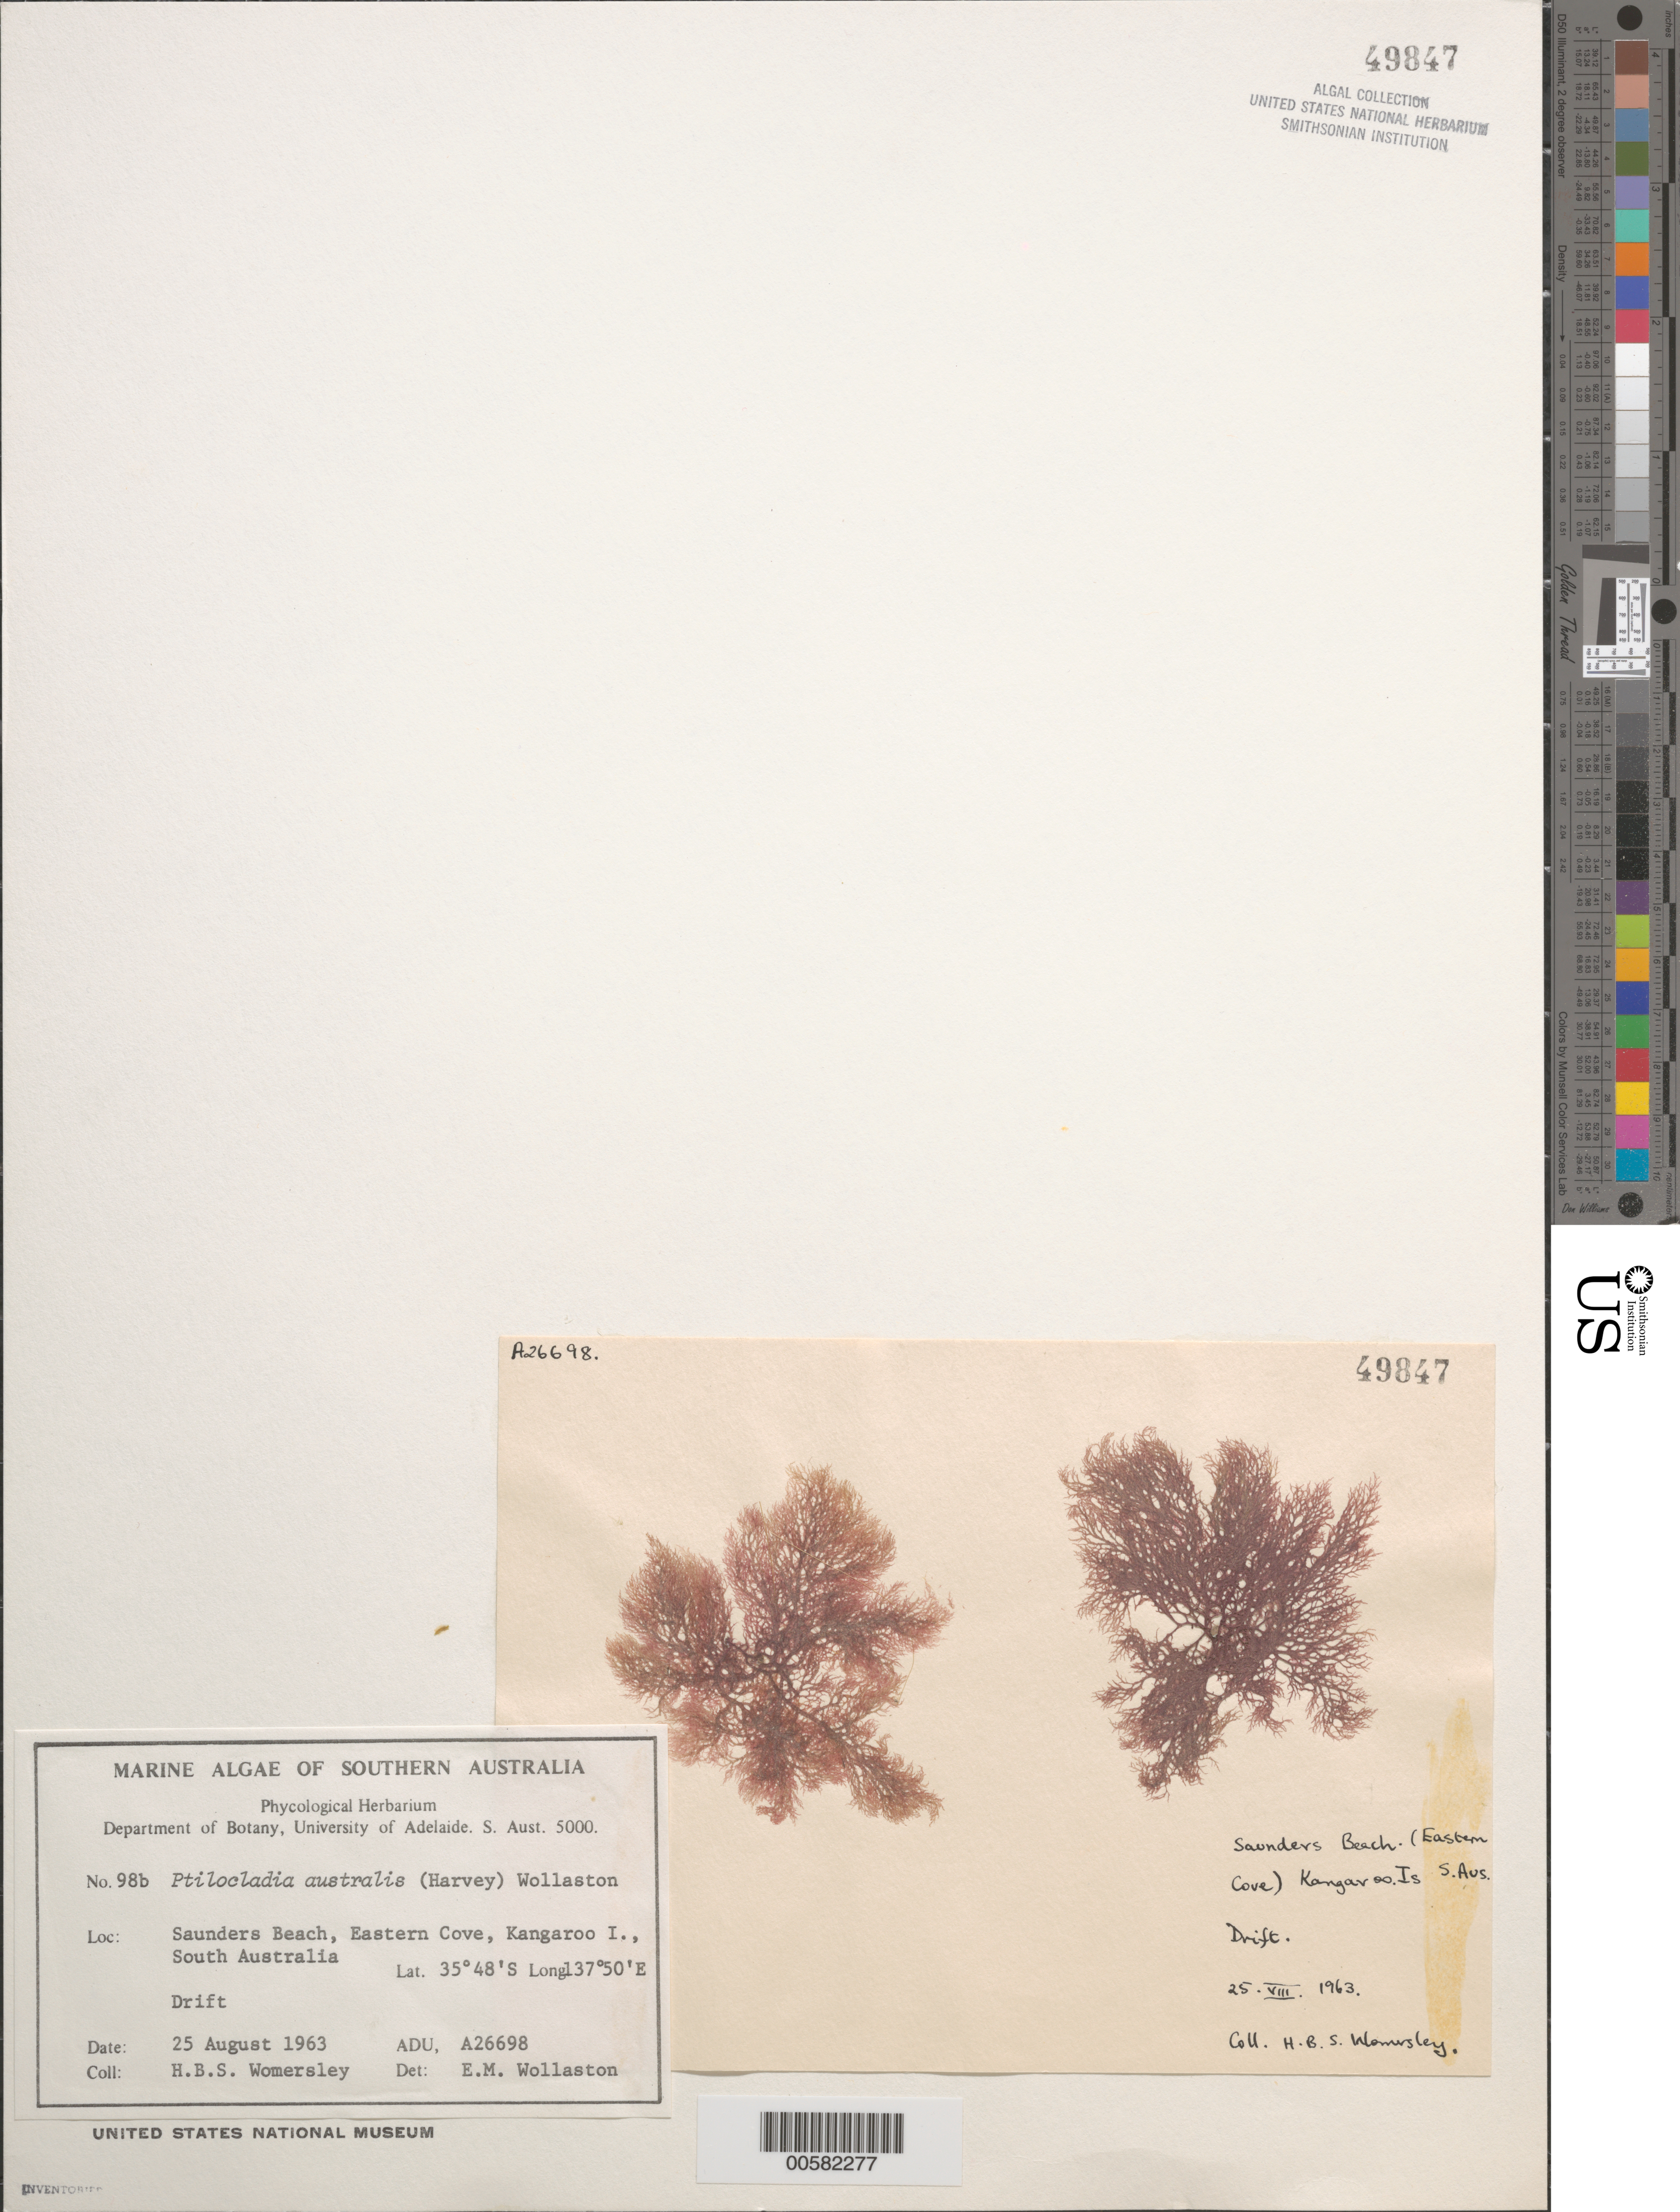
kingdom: Plantae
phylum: Rhodophyta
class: Florideophyceae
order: Ceramiales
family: Callithamniaceae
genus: Ptilocladia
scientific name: Ptilocladia australis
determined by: Wollaston, E. M.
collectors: H. B. S. Womersley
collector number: ADU A26698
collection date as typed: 25 Aug 1963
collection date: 1963-08-25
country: Australia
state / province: South Australia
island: Kangaroo Island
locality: Saunders Beach, eastern cove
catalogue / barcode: US 49847